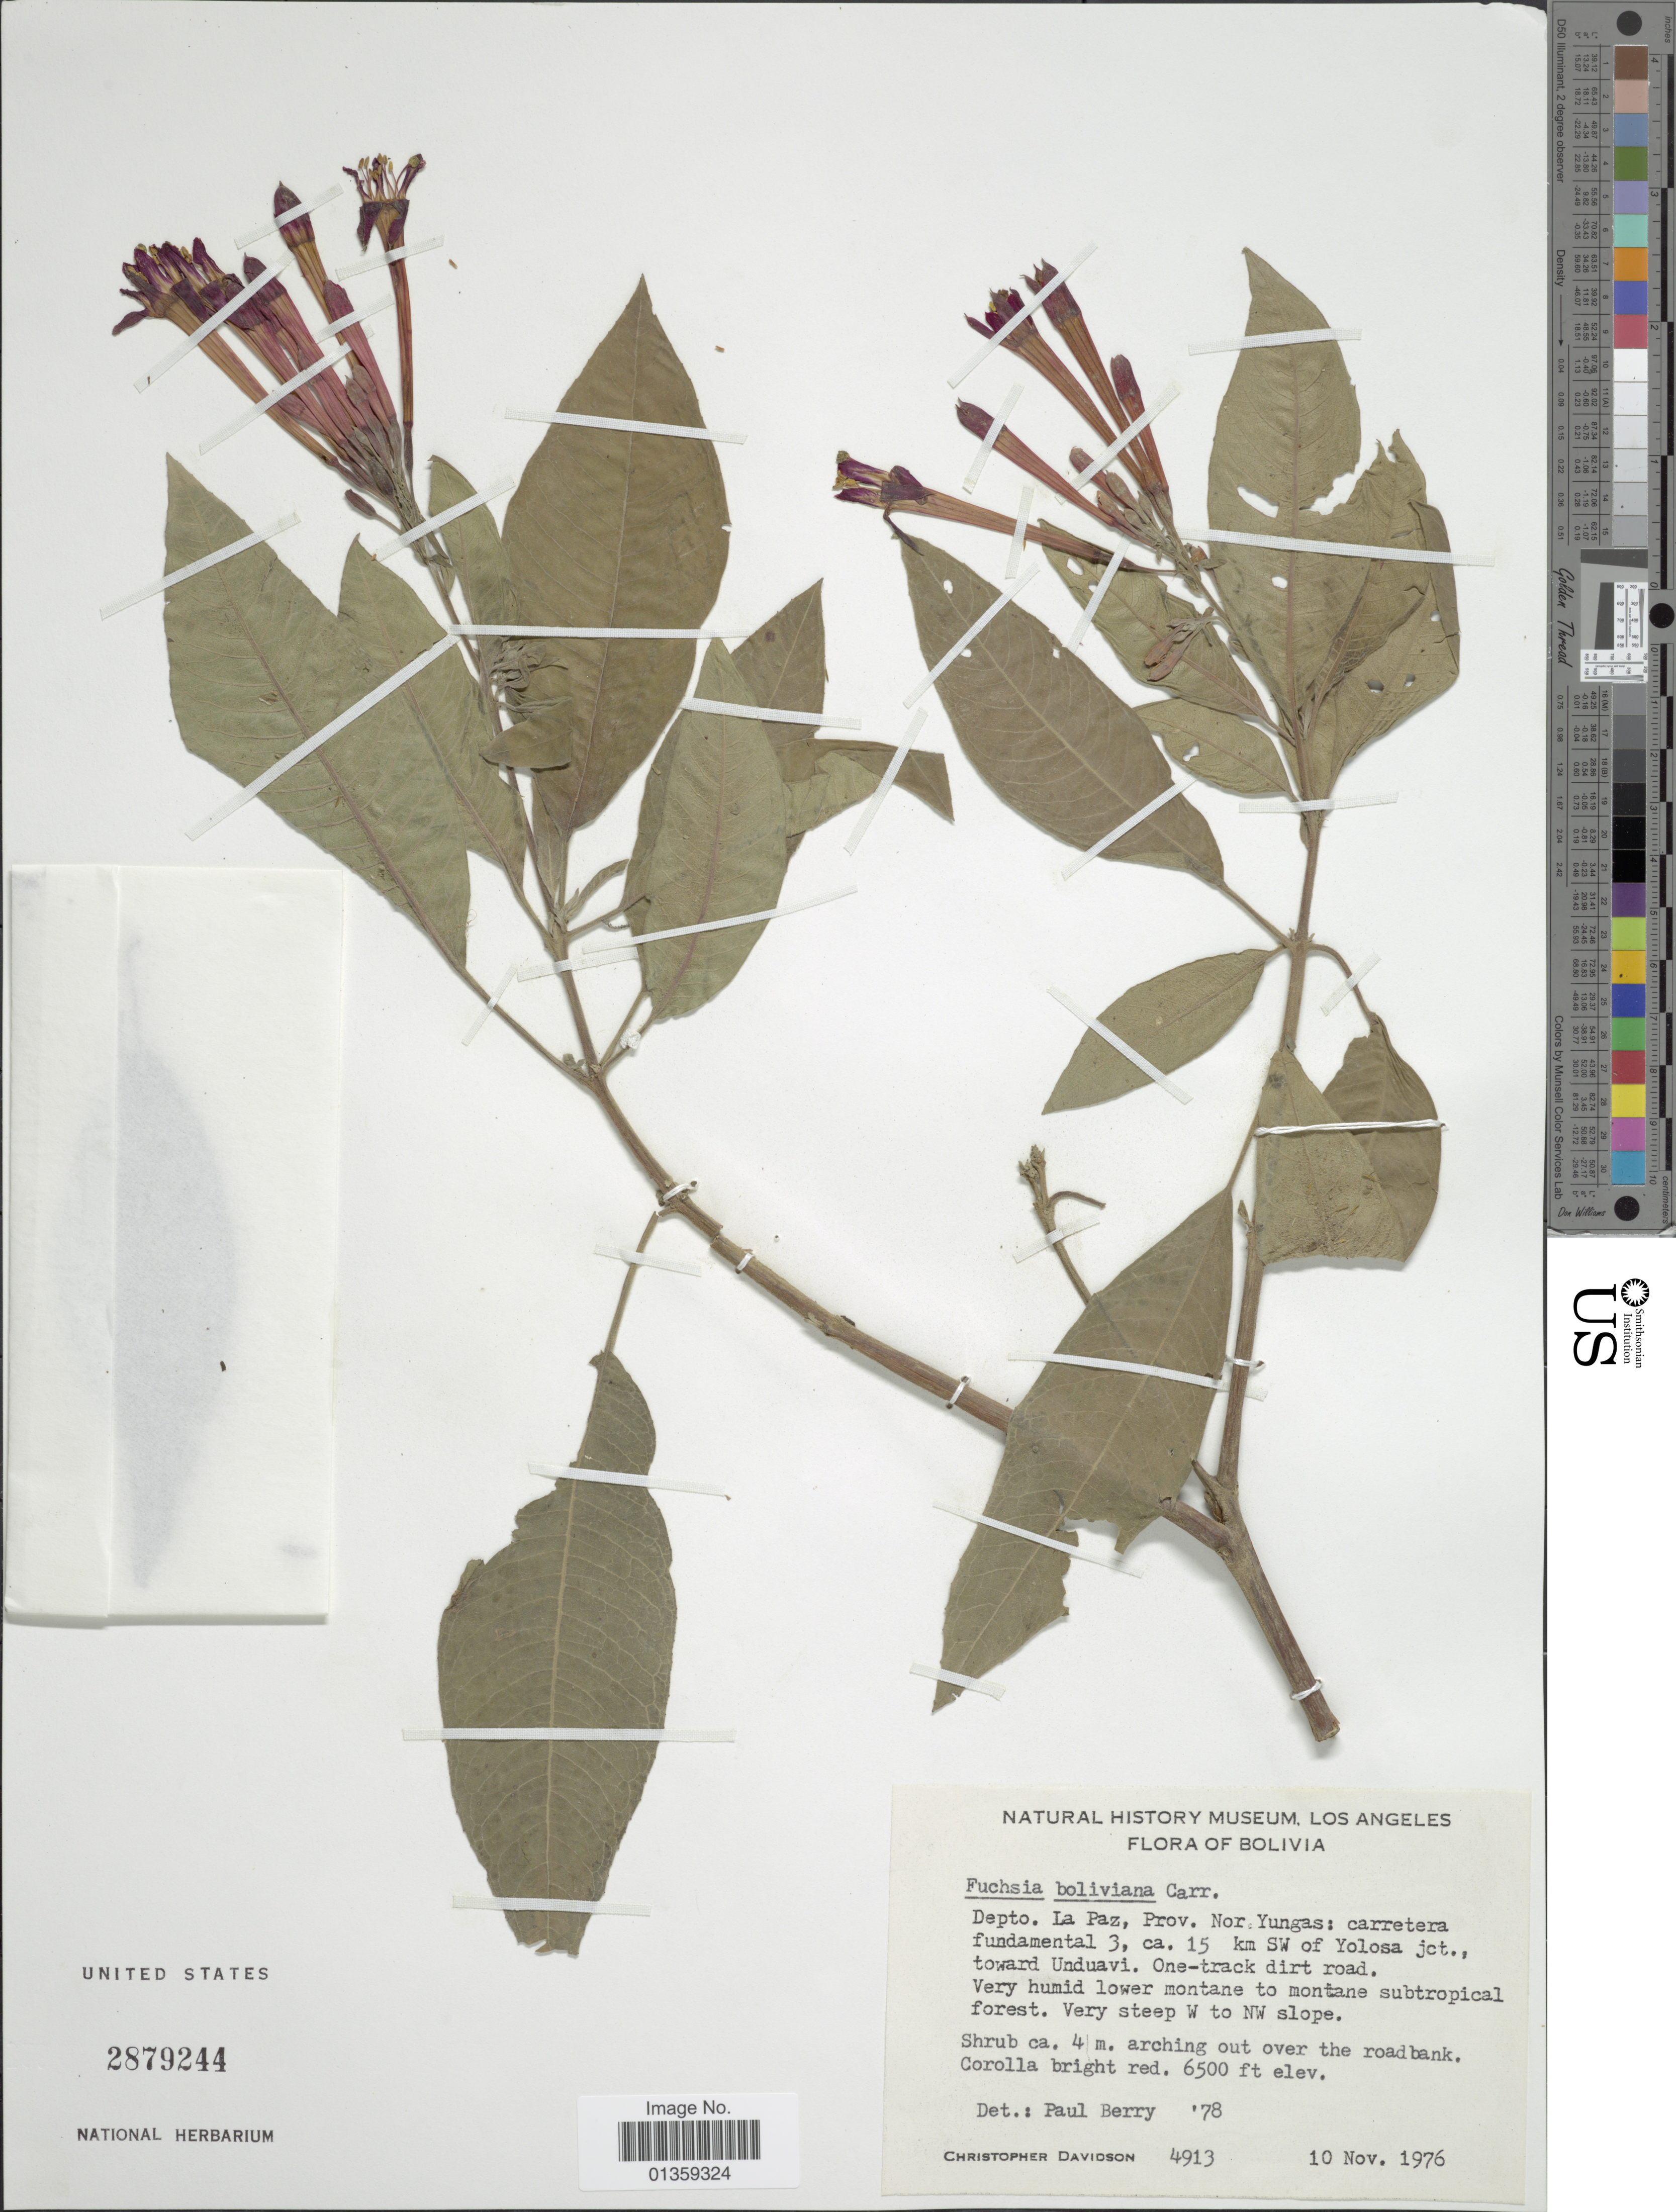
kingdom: Plantae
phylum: Tracheophyta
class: Magnoliopsida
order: Myrtales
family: Onagraceae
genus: Fuchsia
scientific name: Fuchsia boliviana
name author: Carrière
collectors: C. Davidson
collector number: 4913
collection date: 1976-11-10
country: Bolivia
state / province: La Paz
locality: Prov. Nor Yungas: carretera fundamental 3, ca. 15 km SW of Yolosa jct., toward Unduavi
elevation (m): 1981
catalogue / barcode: US 2879244